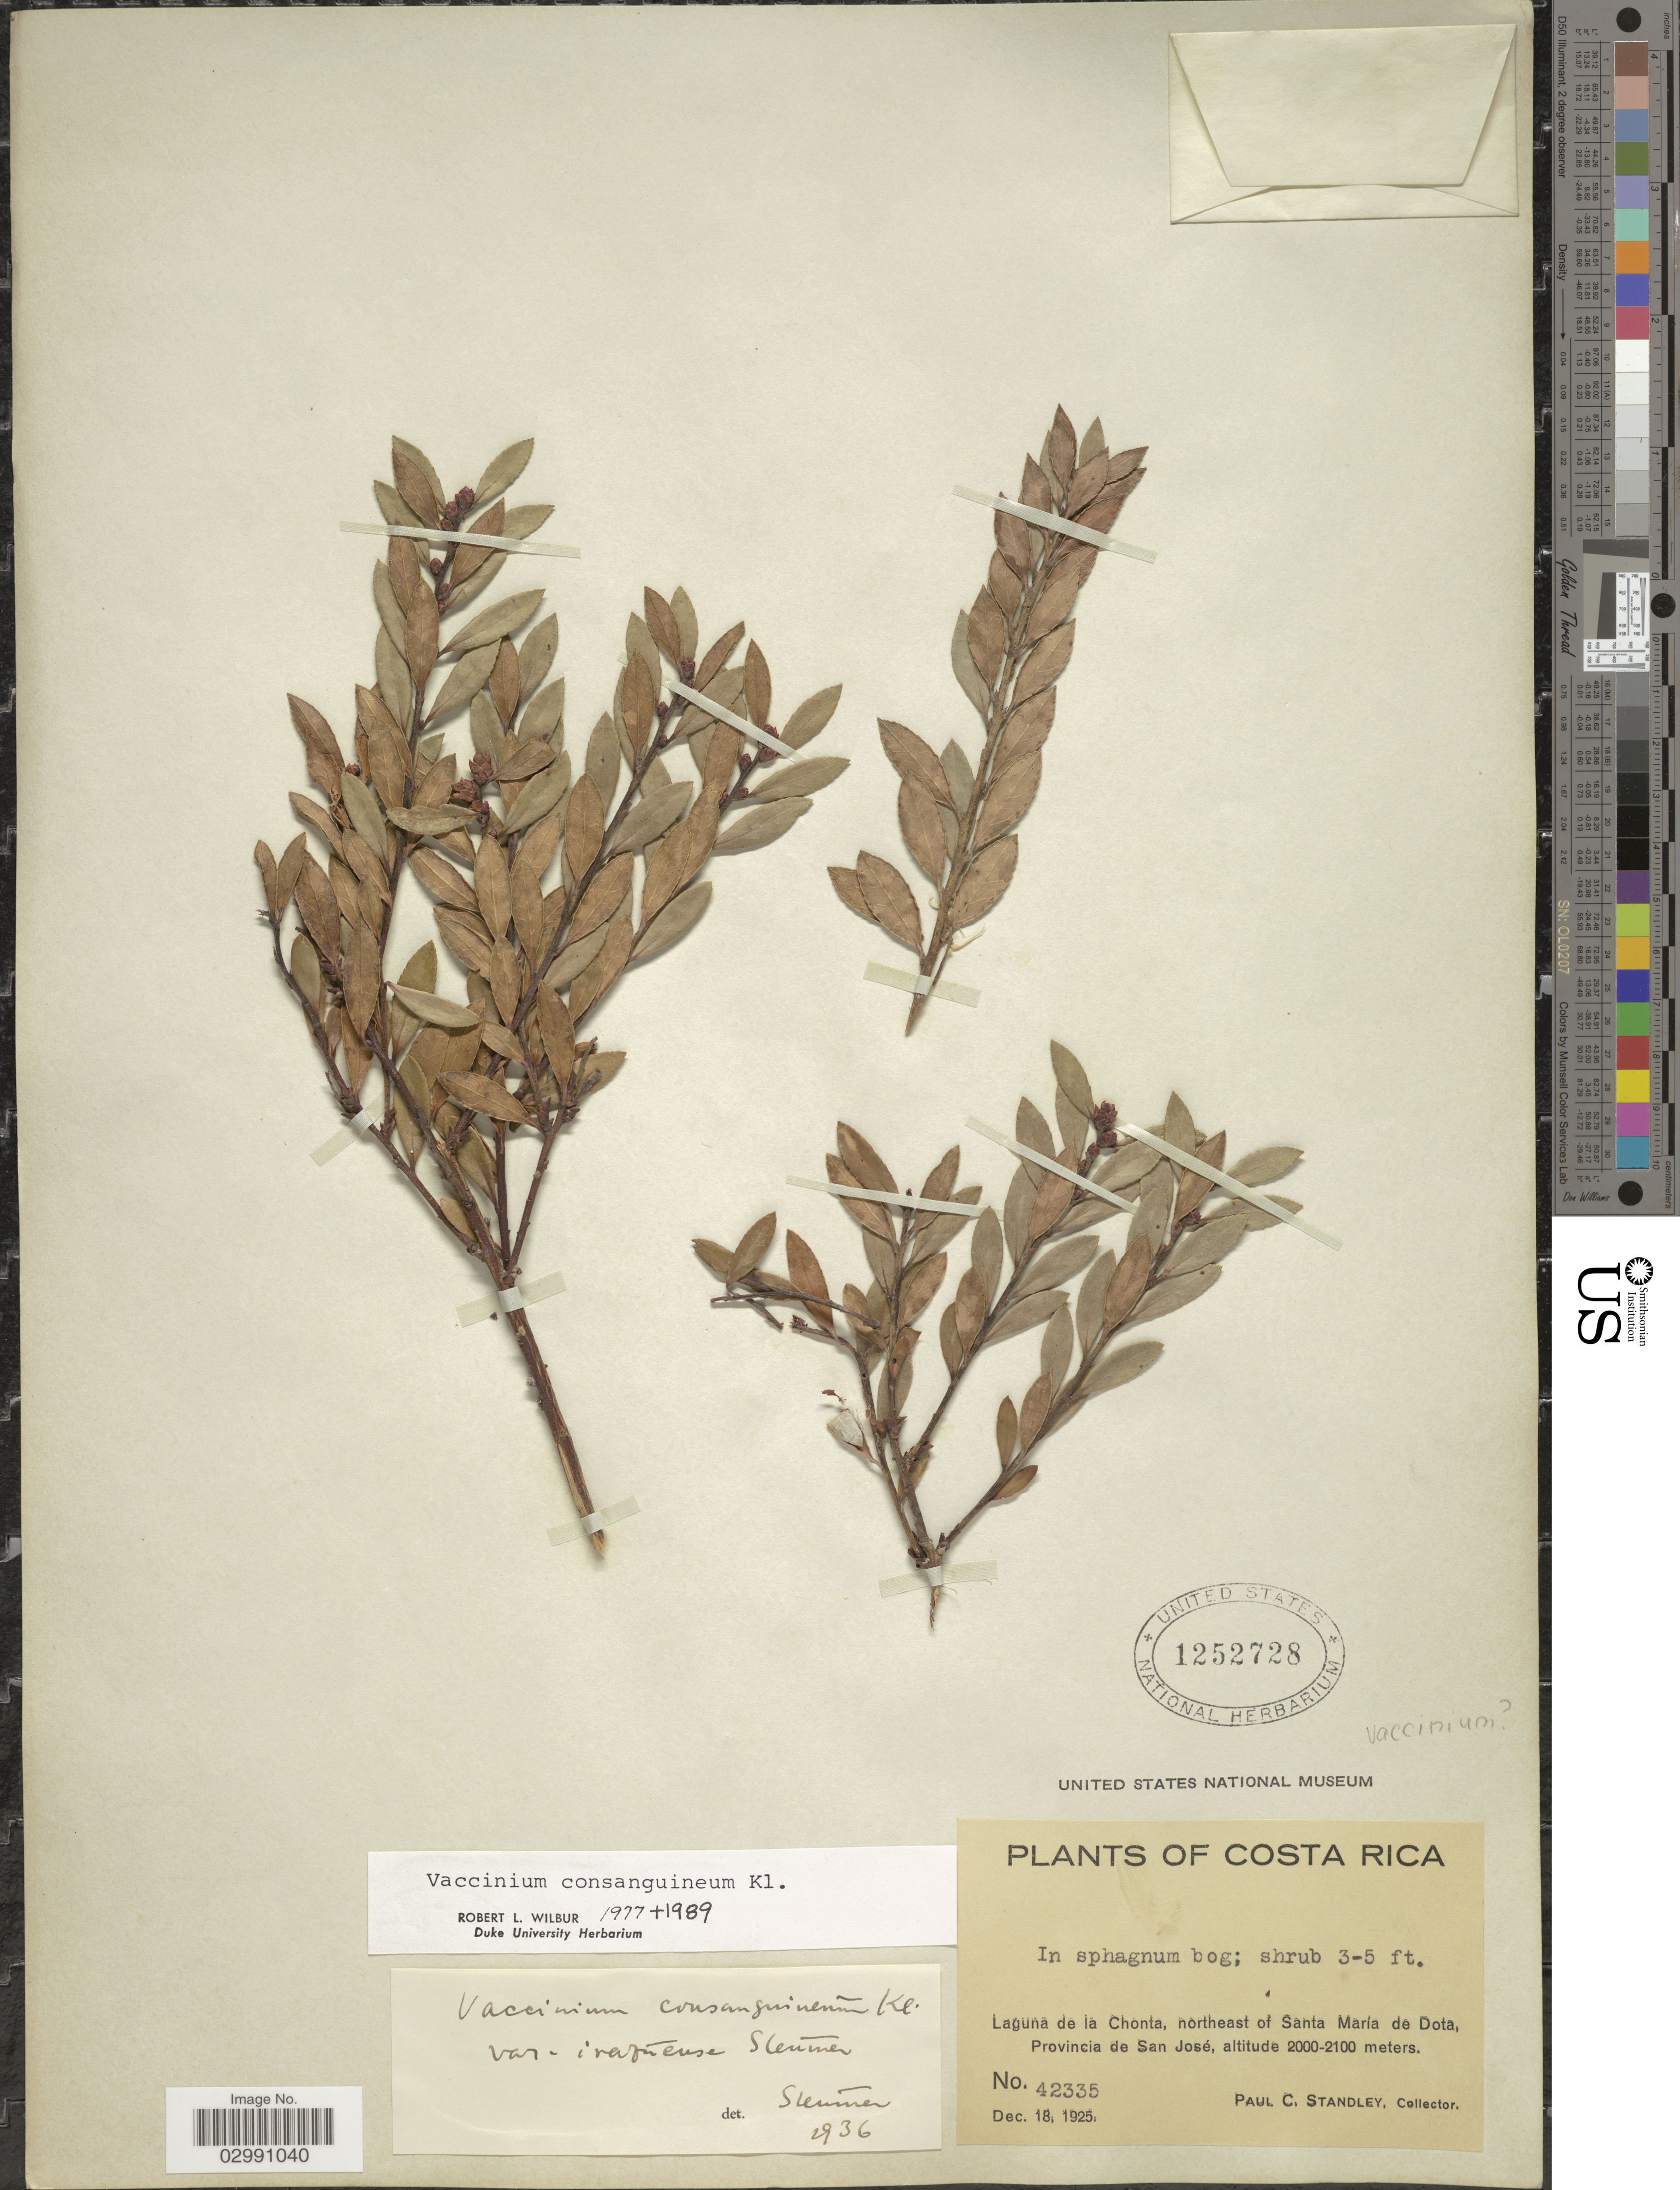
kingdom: Plantae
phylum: Tracheophyta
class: Magnoliopsida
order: Ericales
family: Ericaceae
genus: Vaccinium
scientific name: Vaccinium consanguineum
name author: Klotzsch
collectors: P. C. Standley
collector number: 42335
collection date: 1925-12-18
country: Costa Rica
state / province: San José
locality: Laguna de la Chonta, northeast of Santa María de Dota.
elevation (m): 2000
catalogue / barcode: US 1252728